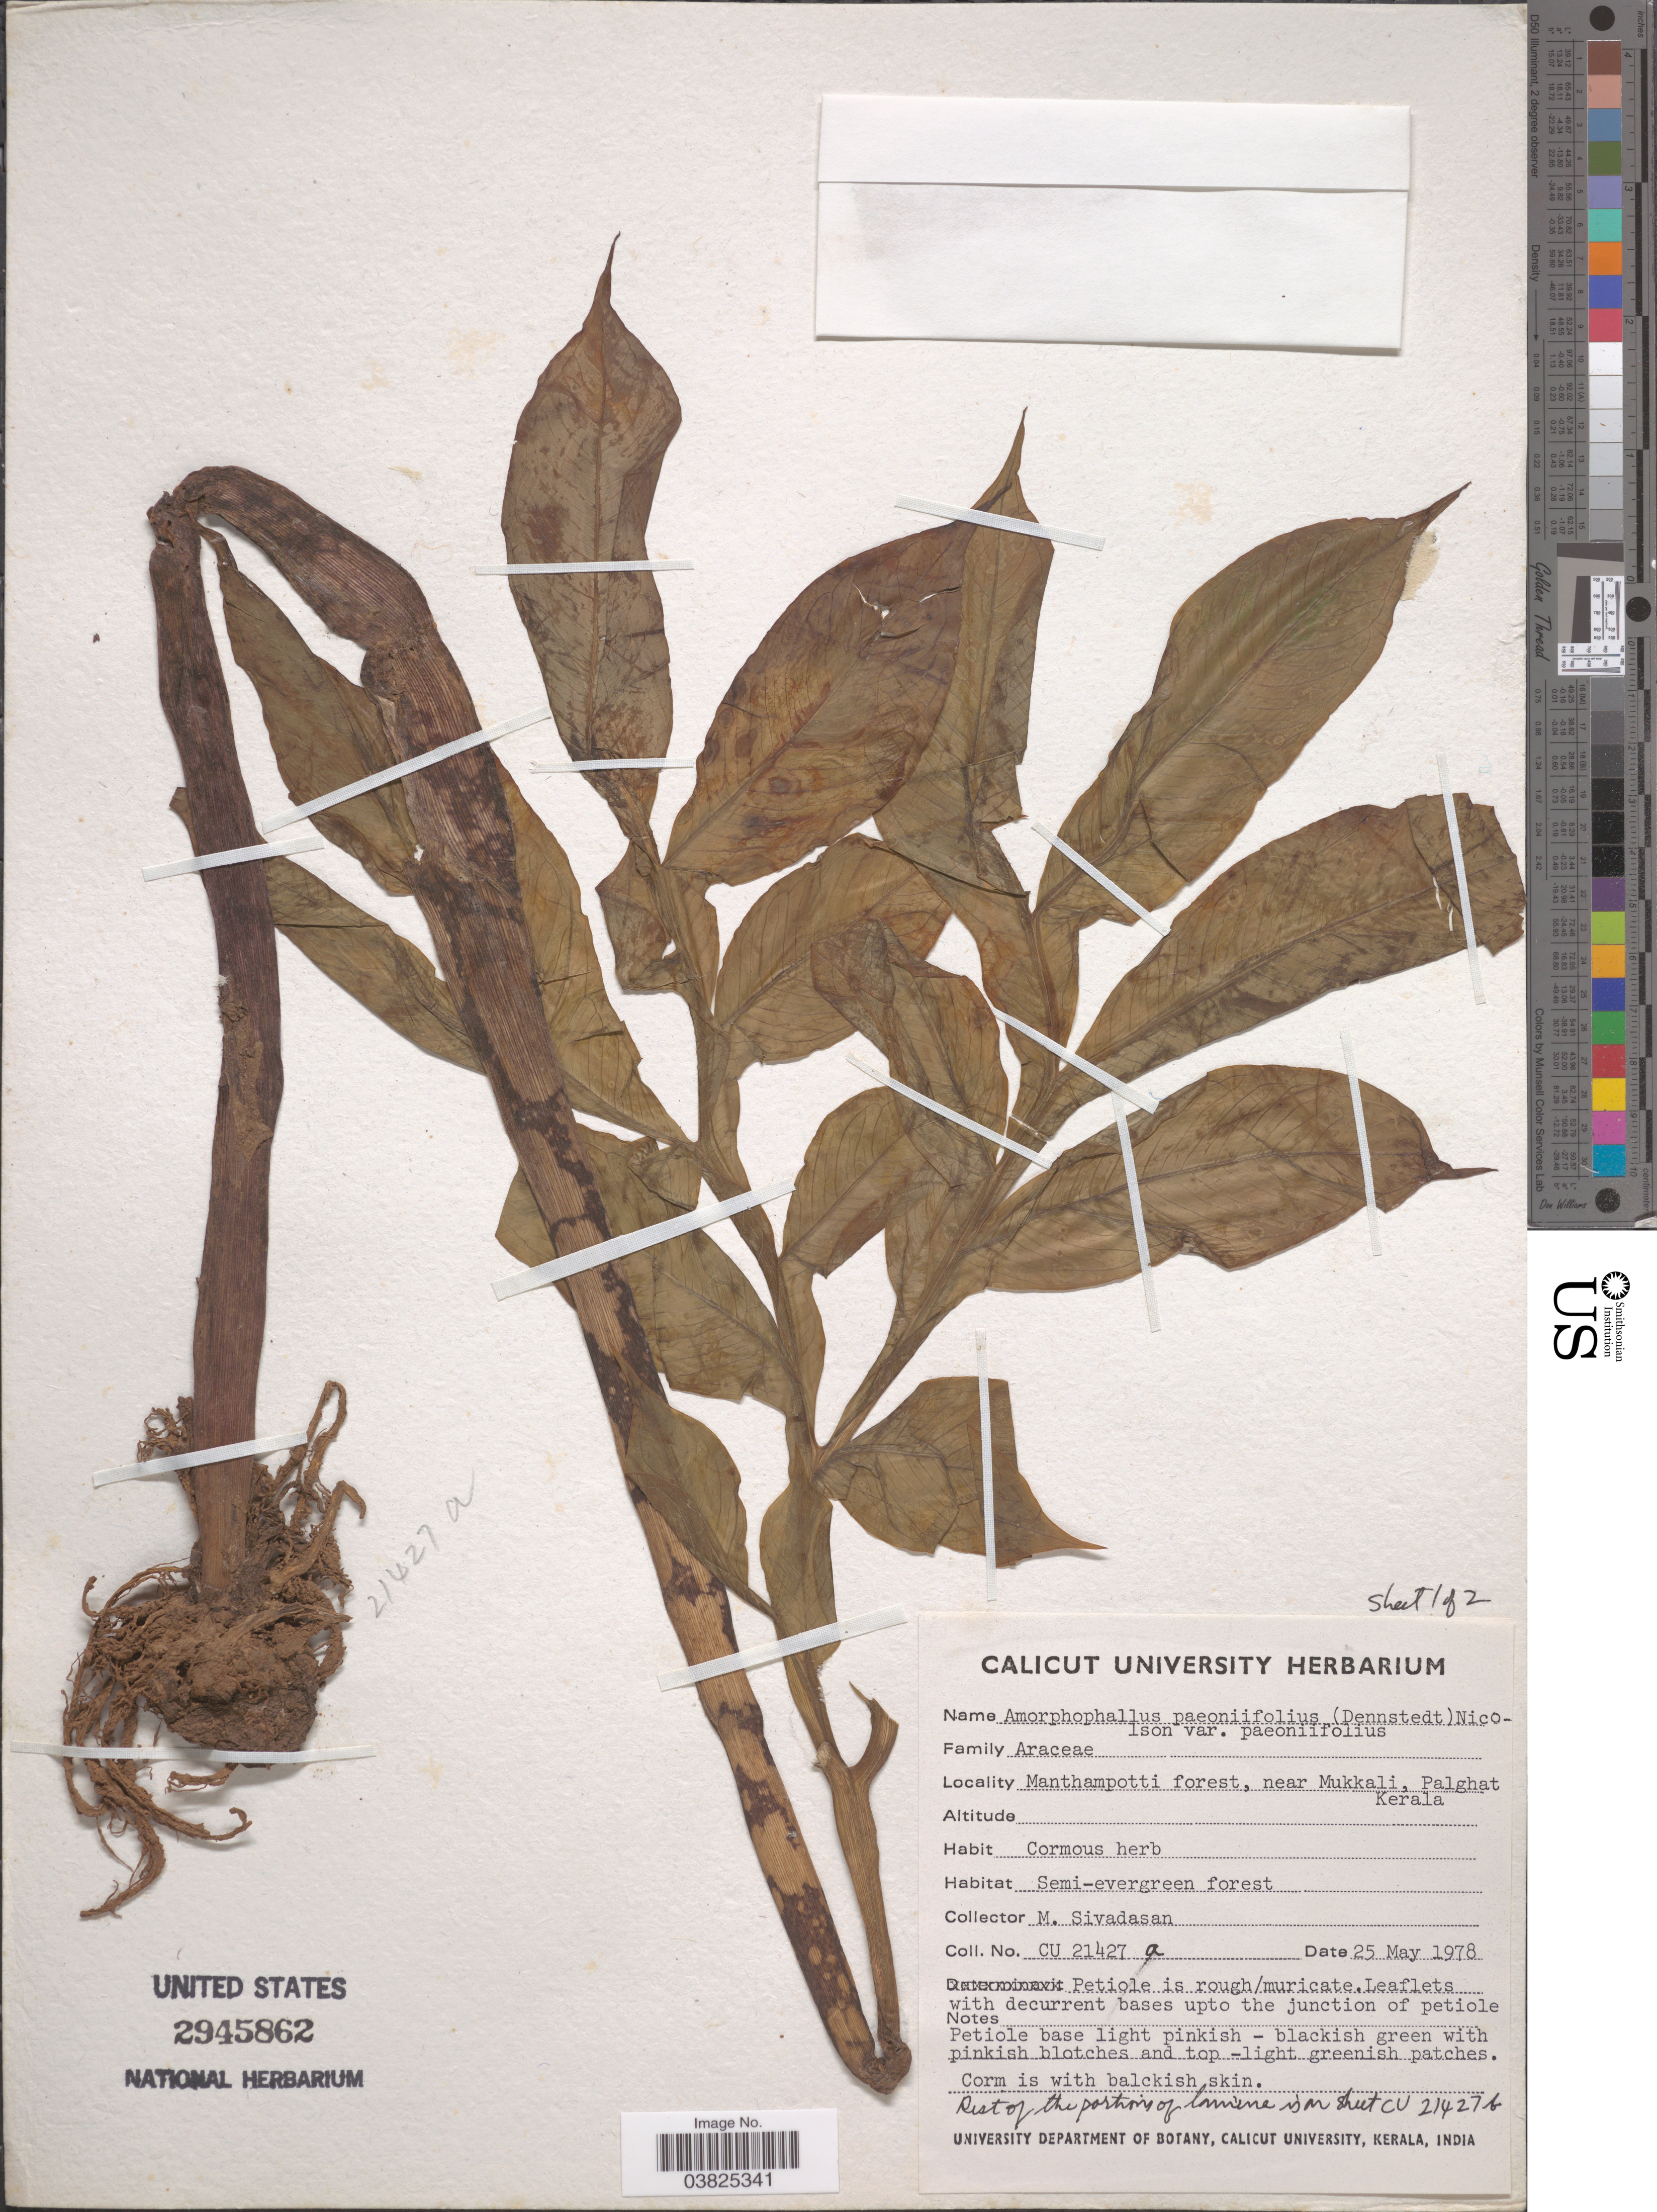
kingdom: Plantae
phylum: Tracheophyta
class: Liliopsida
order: Alismatales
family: Araceae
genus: Amorphophallus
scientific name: Amorphophallus paeoniifolius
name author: (Dennst.) Nicolson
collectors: M. Sivadasan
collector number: CU 21427a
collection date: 1978-05-25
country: India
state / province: Kerala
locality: Manthampotti forest, near Mukkali, Palghat.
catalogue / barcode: US 2945862